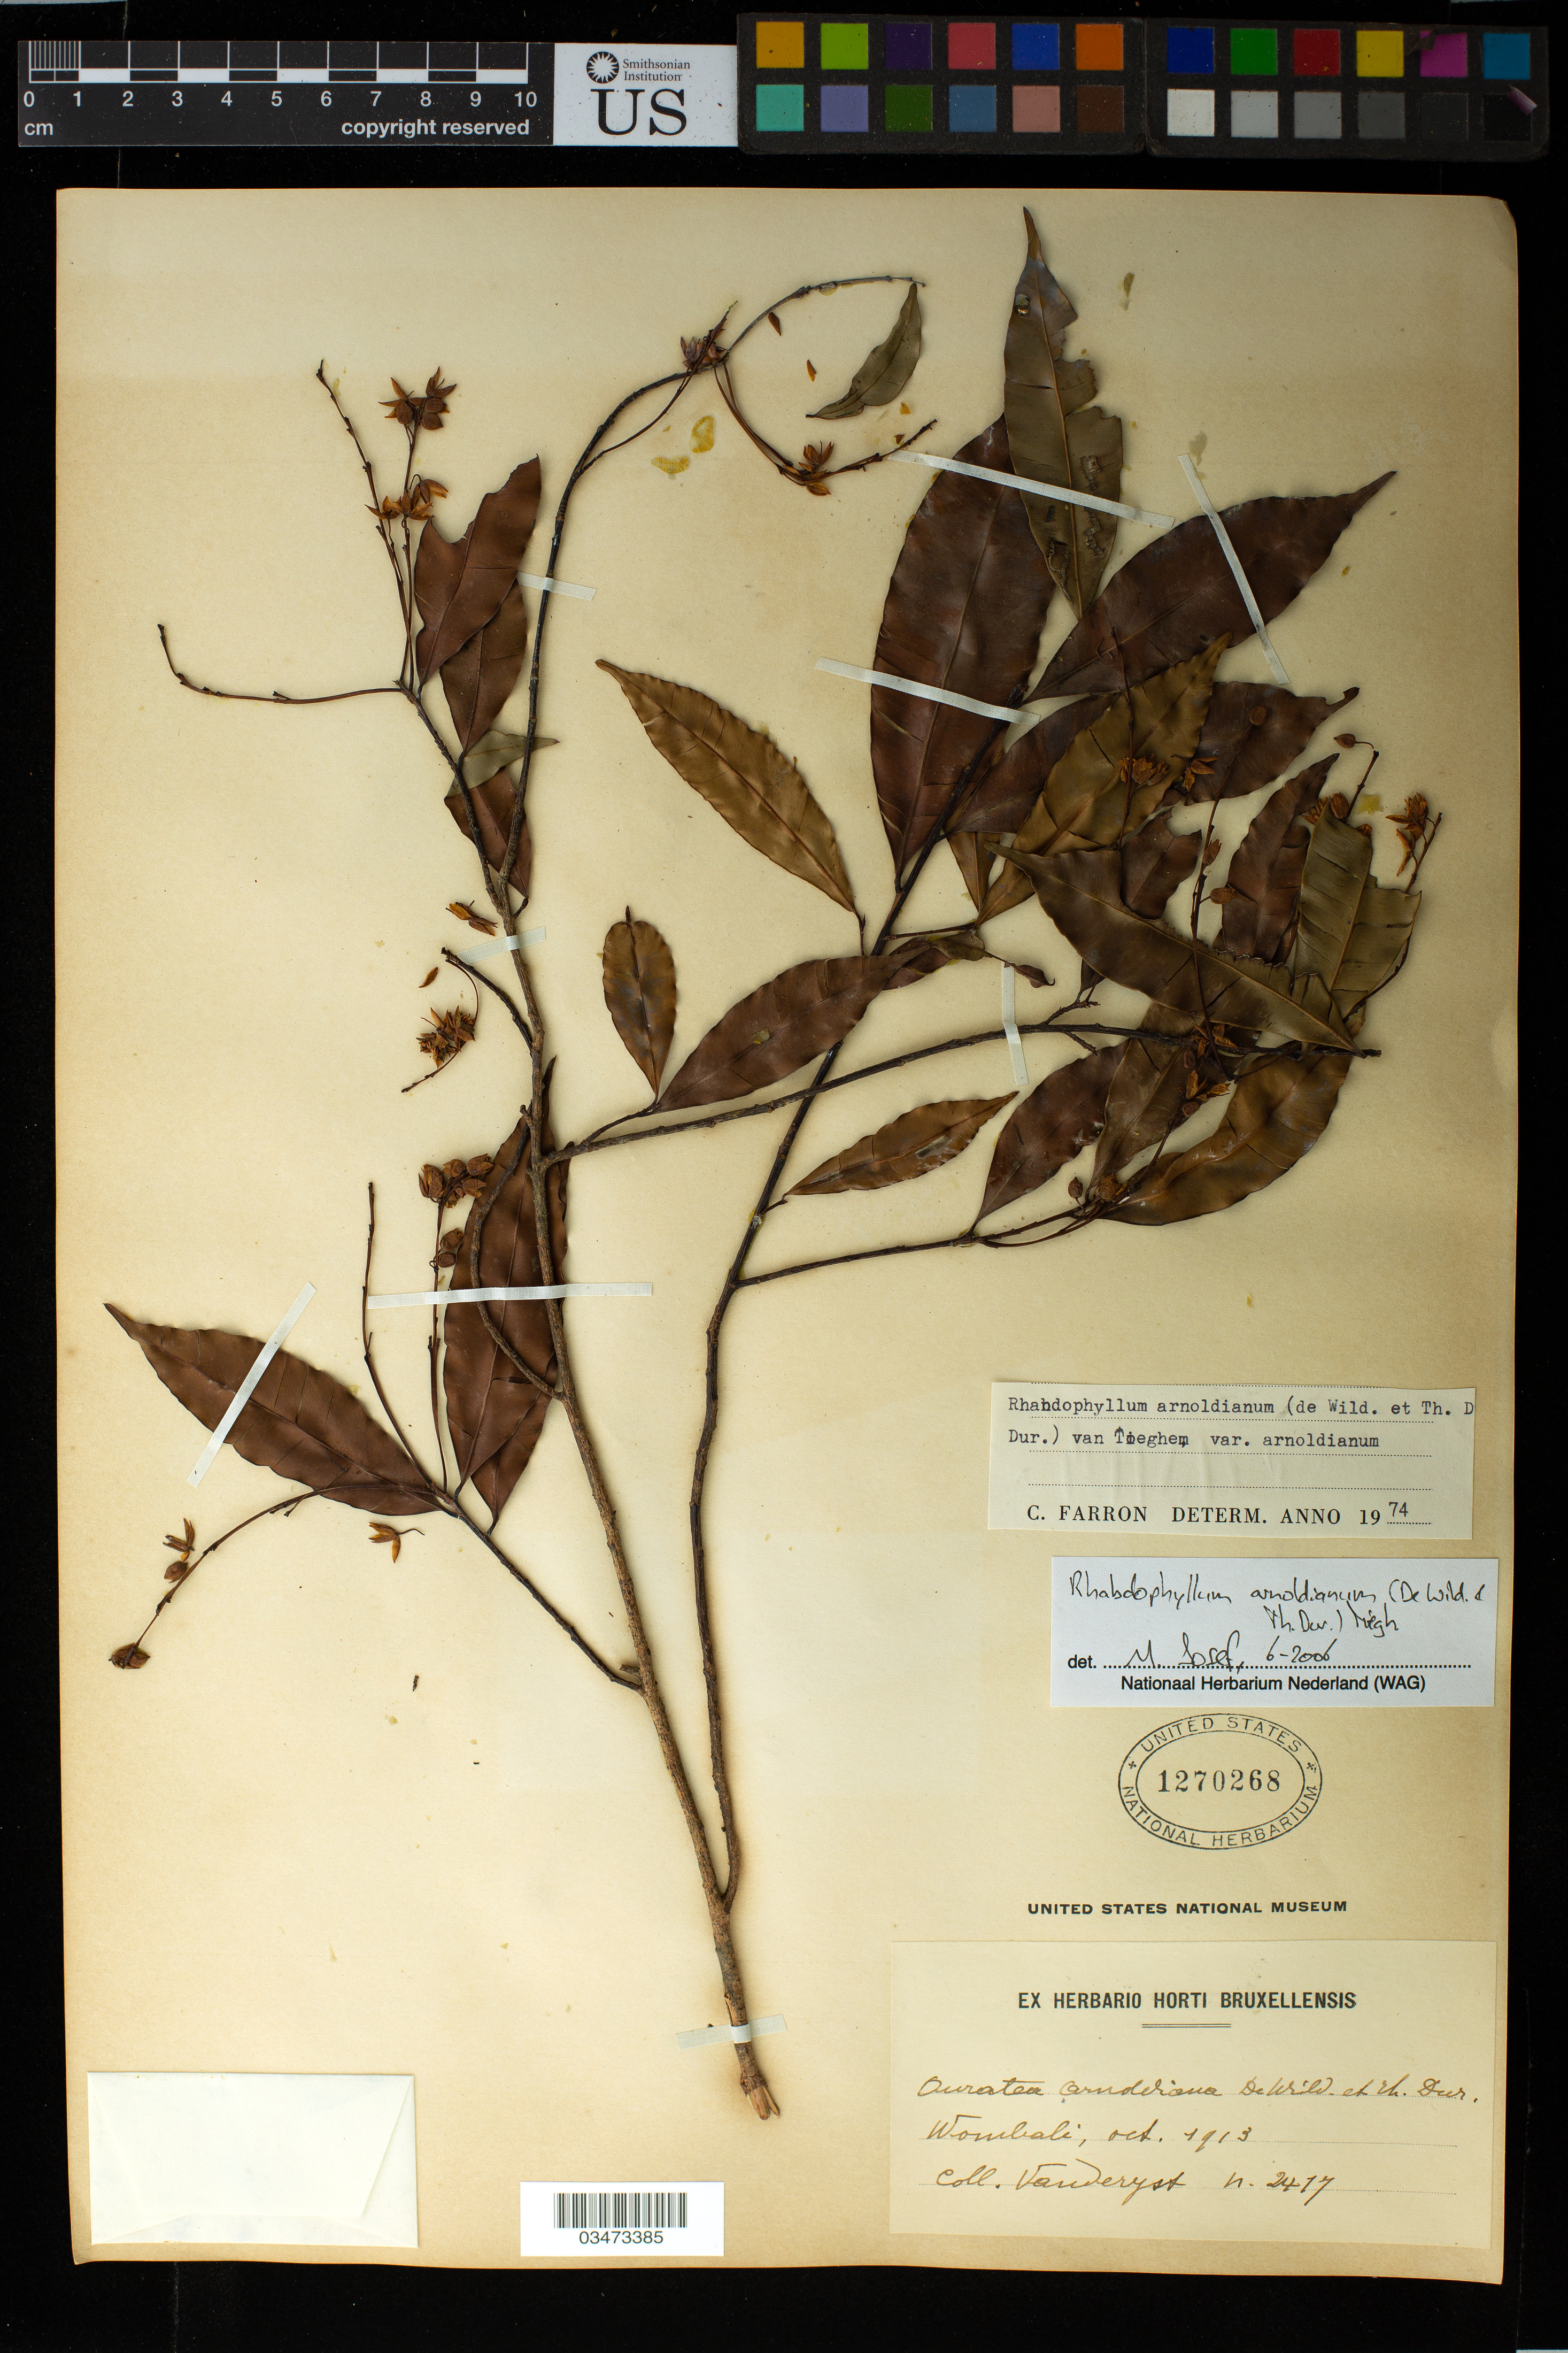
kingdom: Plantae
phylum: Tracheophyta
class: Magnoliopsida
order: Malpighiales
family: Ochnaceae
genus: Rhabdophyllum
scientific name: Rhabdophyllum arnoldianum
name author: (De Wild. & T. Durand) Tiegh.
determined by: Sosef, M. S. M.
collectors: H. J. R. Vanderyst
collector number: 2417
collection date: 1913-10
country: Congo, Democratic Republic of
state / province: Mai Ndombe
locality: Wombali [INTERPRETTED: Ombali]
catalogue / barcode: US 1270268